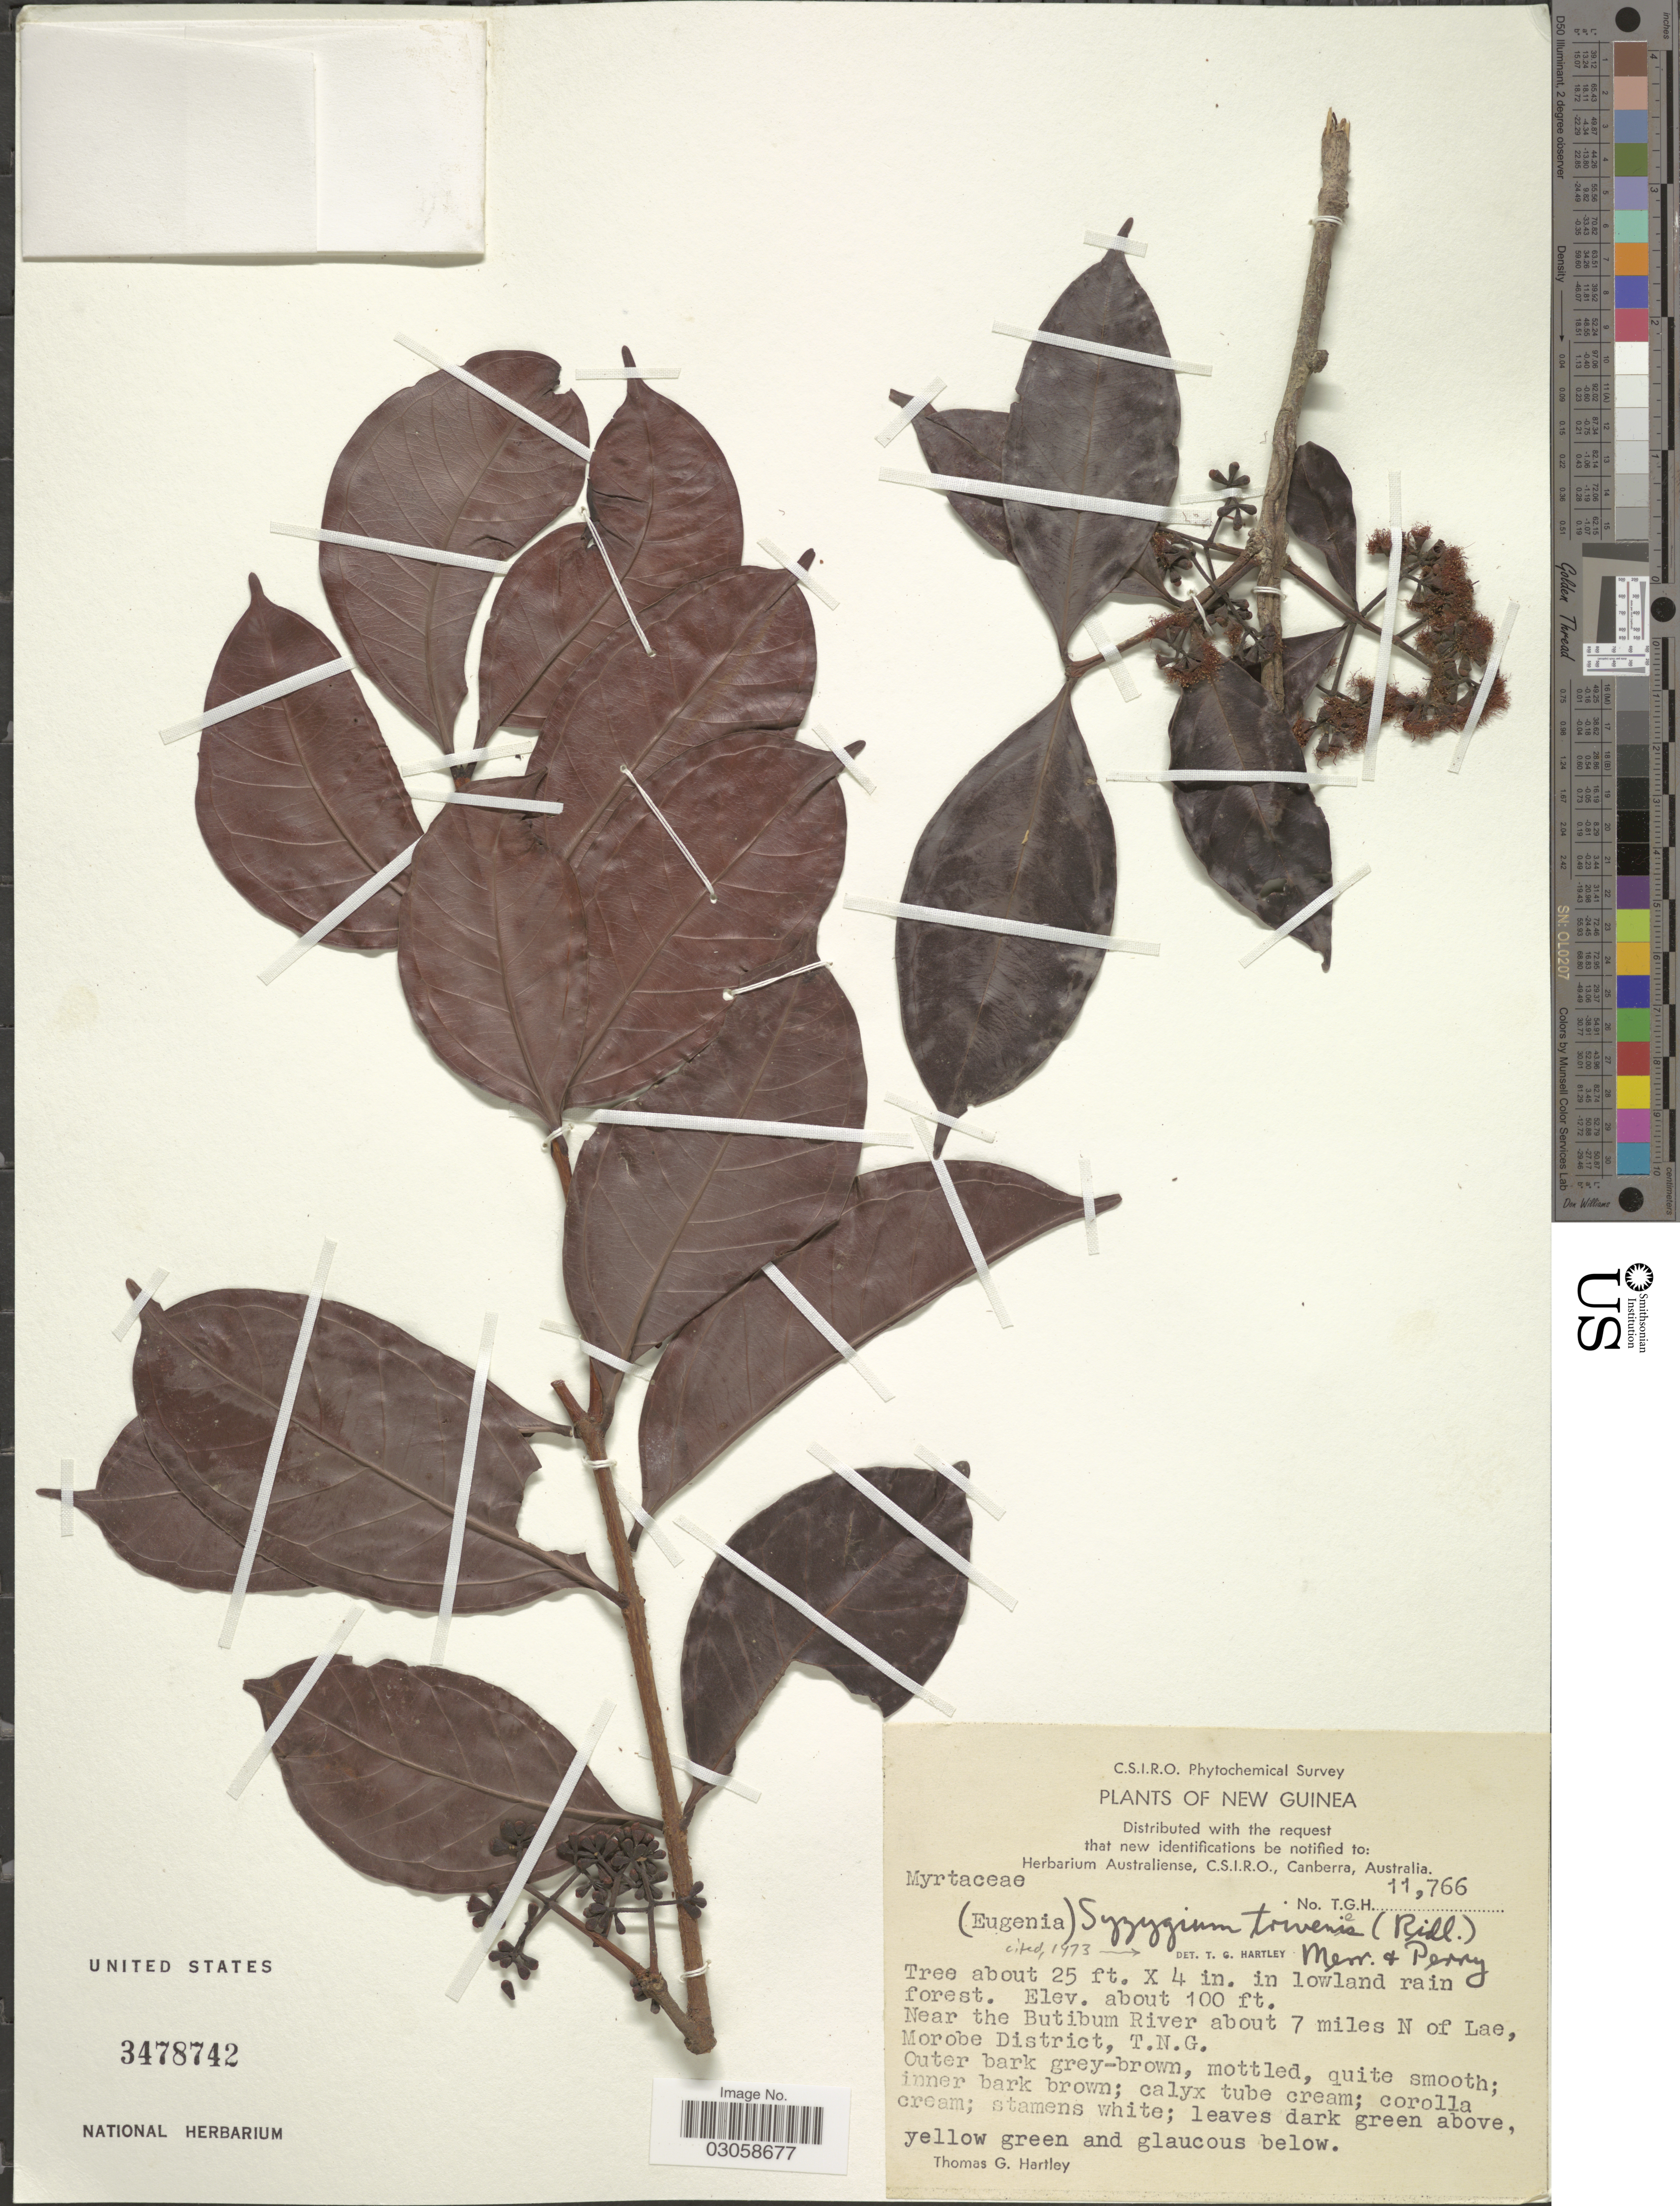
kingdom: Plantae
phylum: Tracheophyta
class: Magnoliopsida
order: Myrtales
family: Myrtaceae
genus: Syzygium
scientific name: Syzygium trivene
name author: (Ridl.) Merr. & L.M. Perry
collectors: T. G. Hartley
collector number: T.G.H. 11766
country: Papua New Guinea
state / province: Morobe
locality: New Guinea. In lowland rain forest. Near the Butibum River about 7 miles N of Lae, Morobe District, T.N.G.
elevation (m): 30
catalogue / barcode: US 3478742